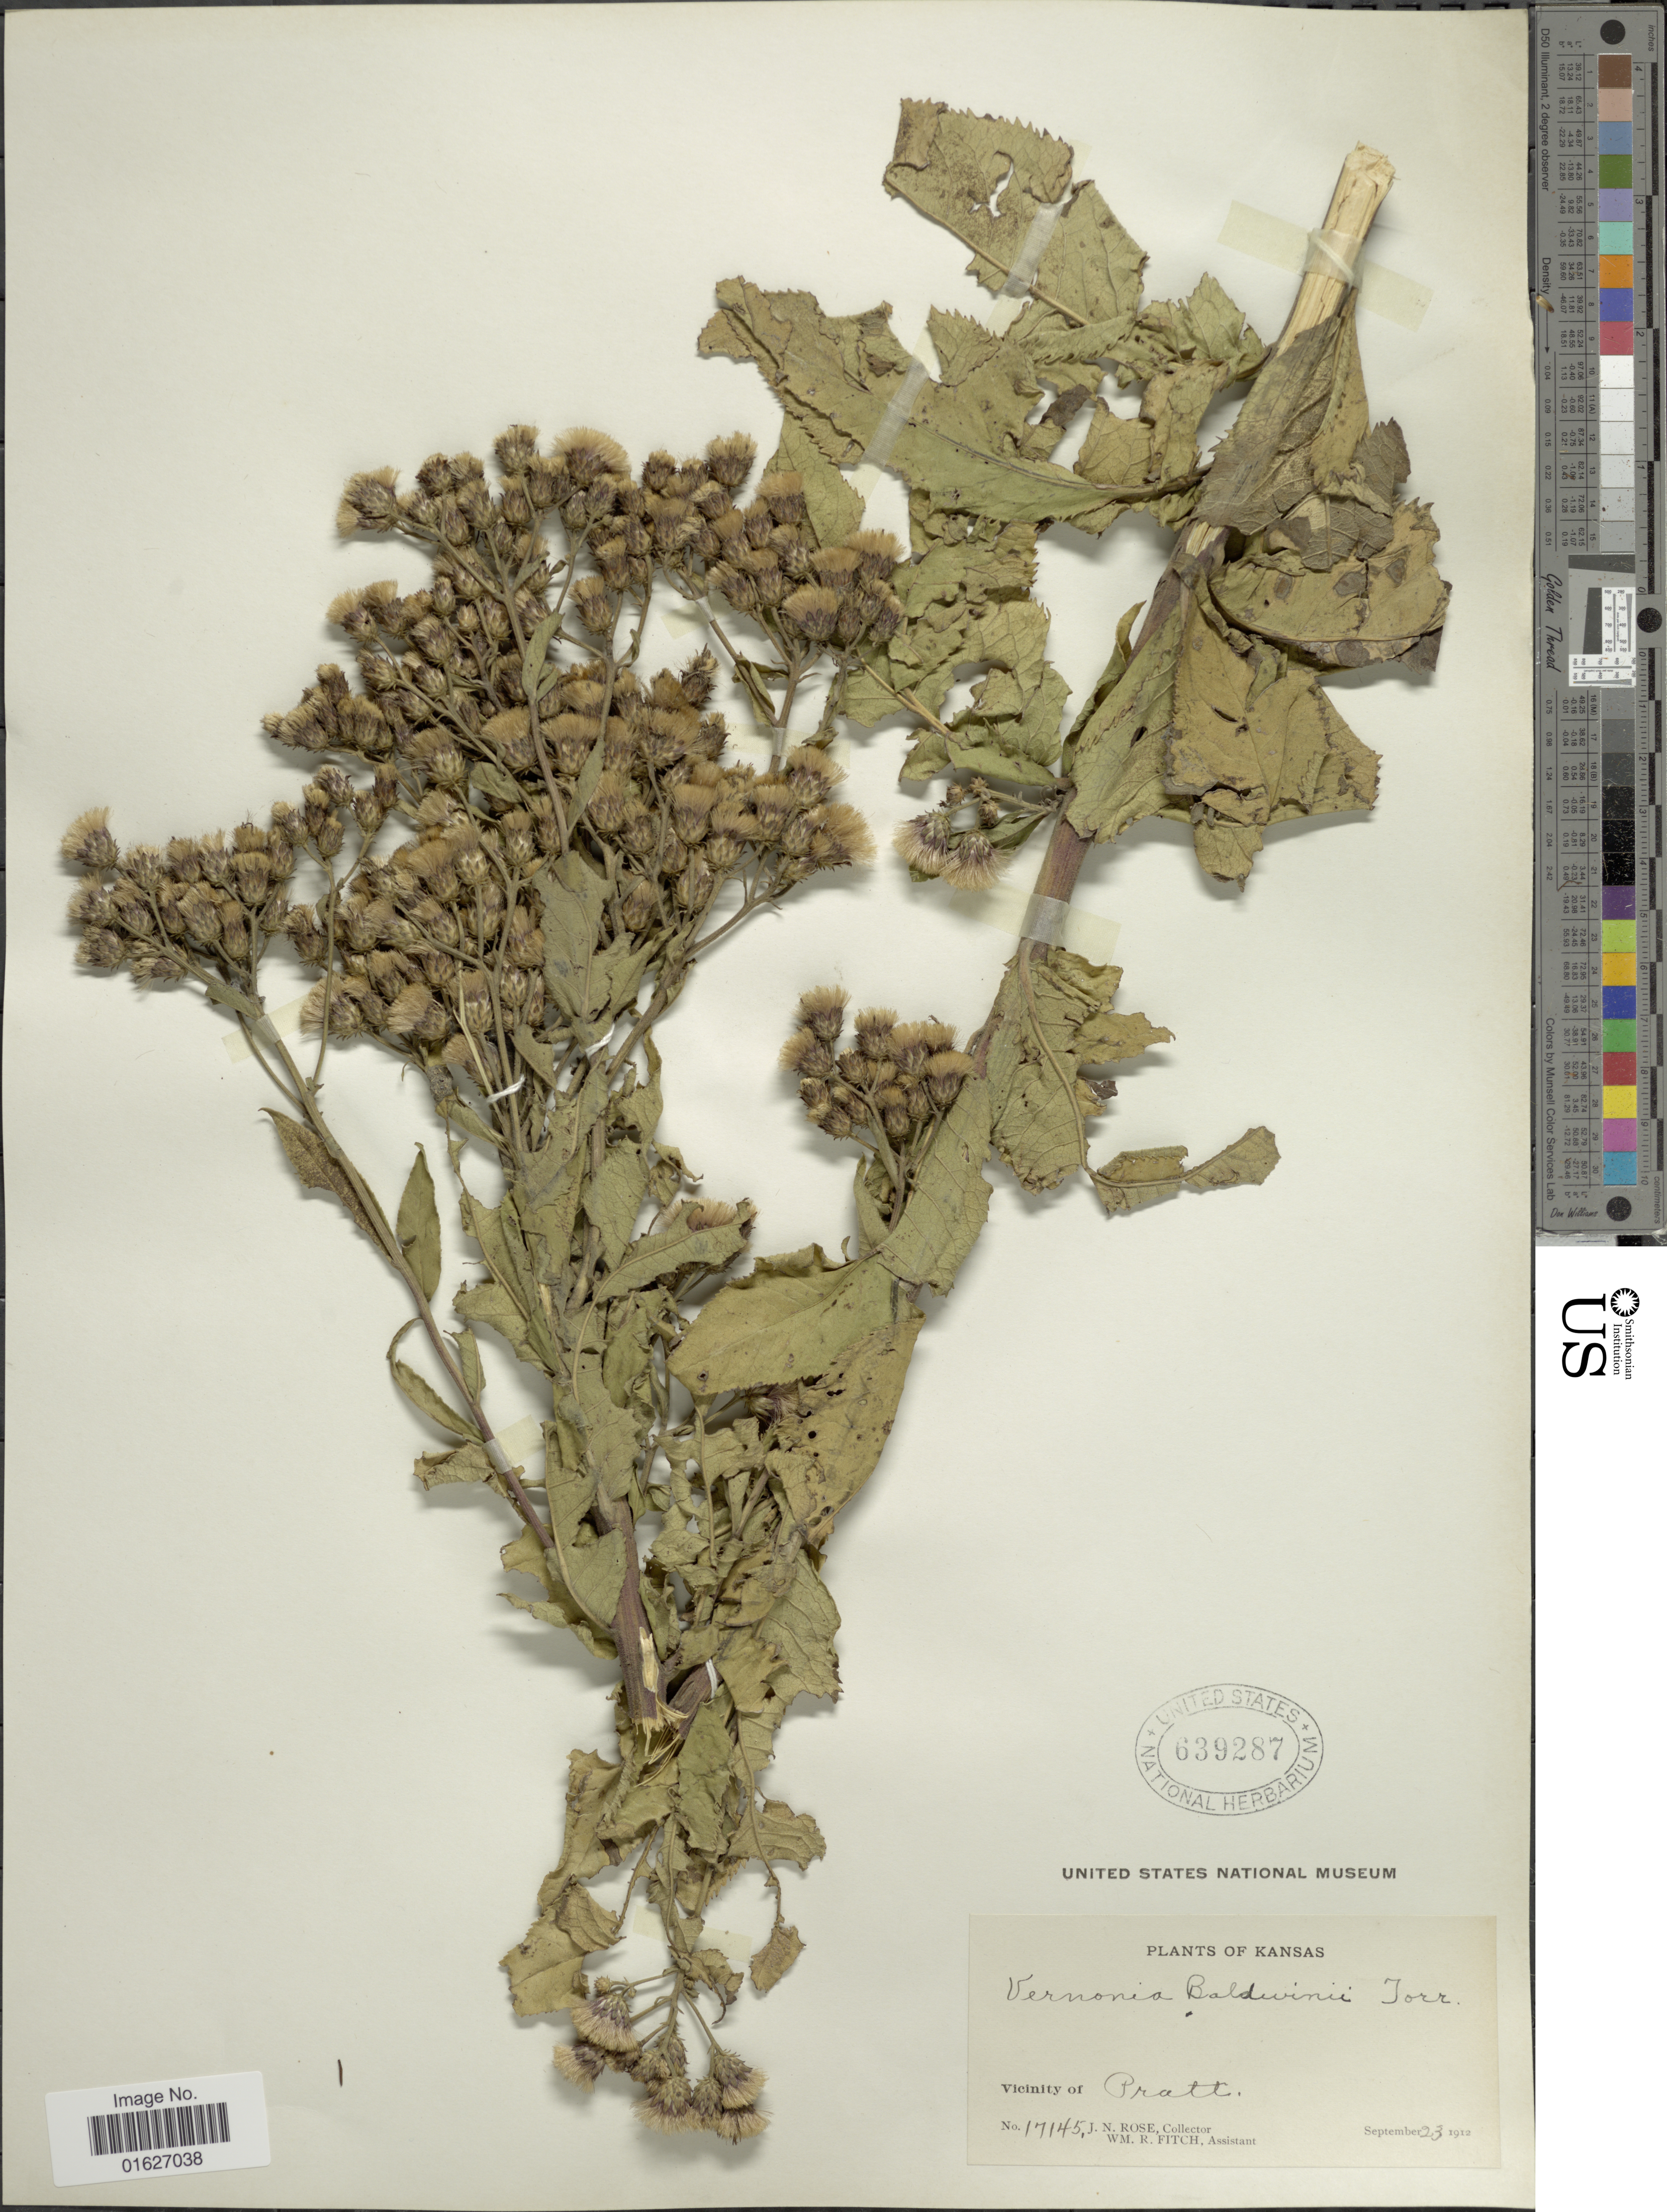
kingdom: Plantae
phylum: Tracheophyta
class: Magnoliopsida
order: Asterales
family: Asteraceae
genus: Vernonia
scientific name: Vernonia baldwinii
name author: Torr.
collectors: J. N. Rose & W. R. Fitch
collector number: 17145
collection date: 1912-09-23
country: United States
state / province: Kansas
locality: Vicinity of Pratt.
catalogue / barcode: US 639287